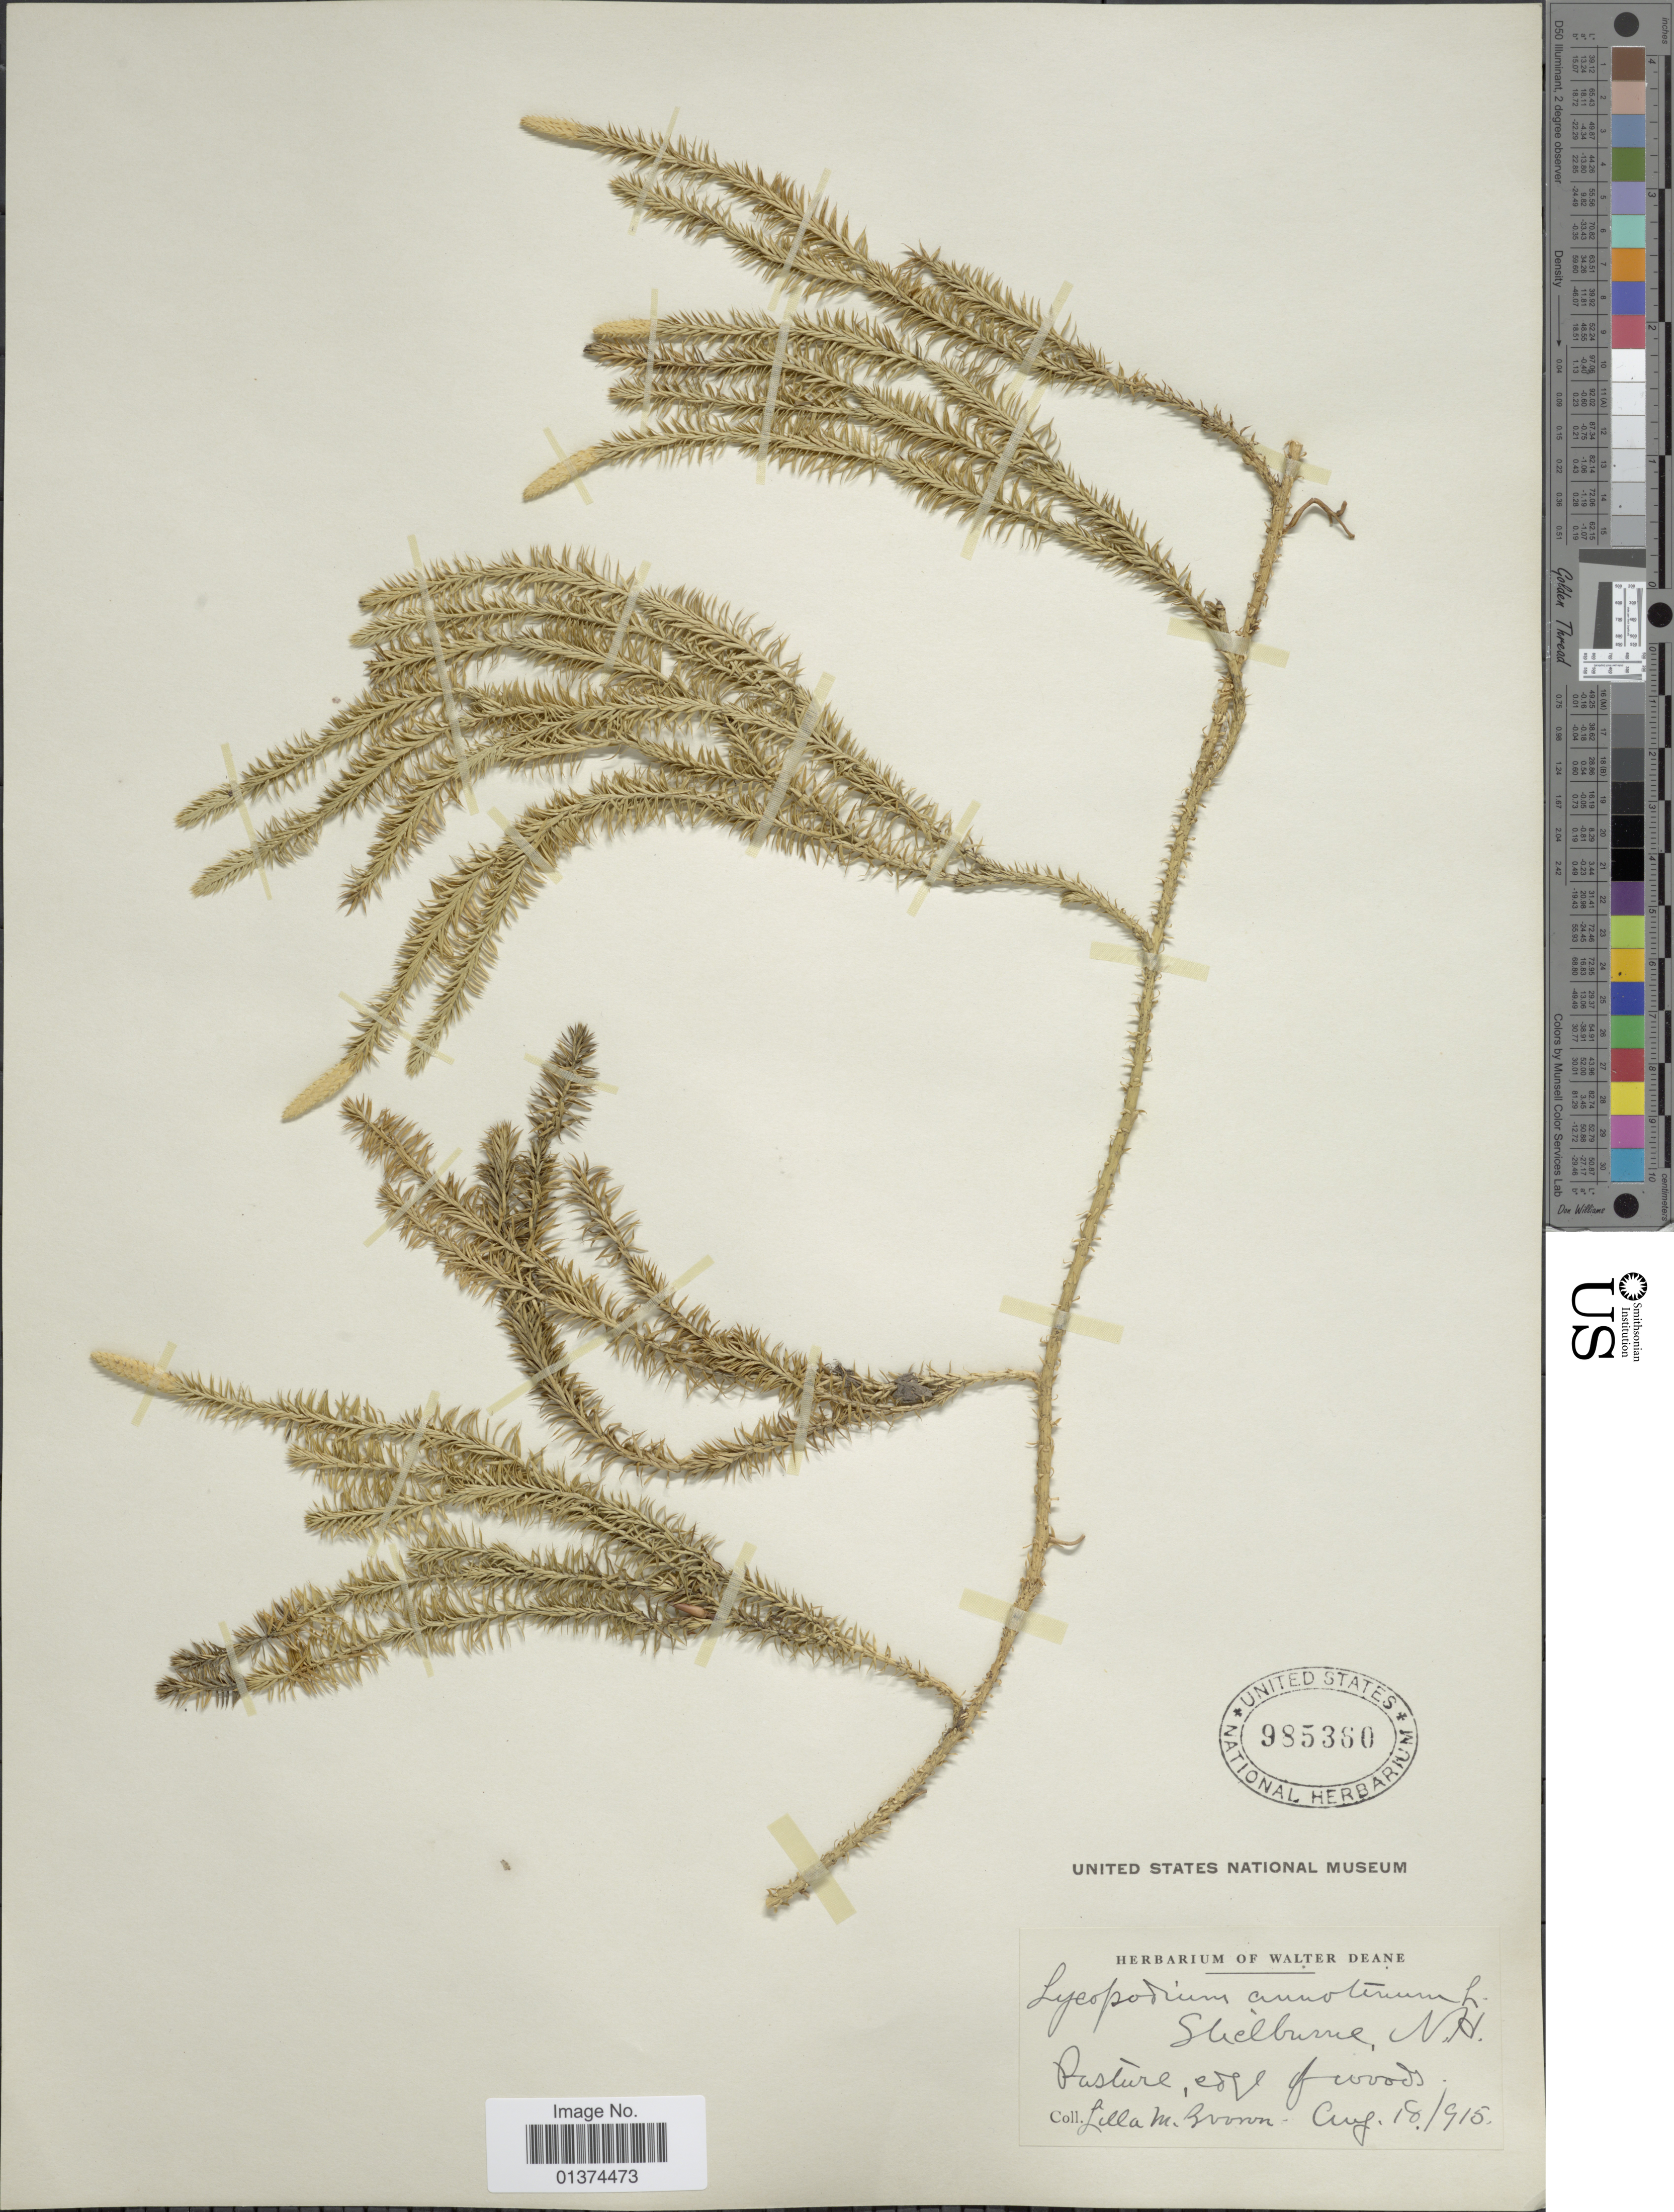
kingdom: Plantae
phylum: Tracheophyta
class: Lycopodiopsida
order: Lycopodiales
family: Lycopodiaceae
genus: Spinulum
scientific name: Spinulum annotinum subsp. annotinum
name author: (L.) A. Haines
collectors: L. M. Brown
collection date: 1915-08-18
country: United States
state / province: New Hampshire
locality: Stickburne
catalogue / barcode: US 985360